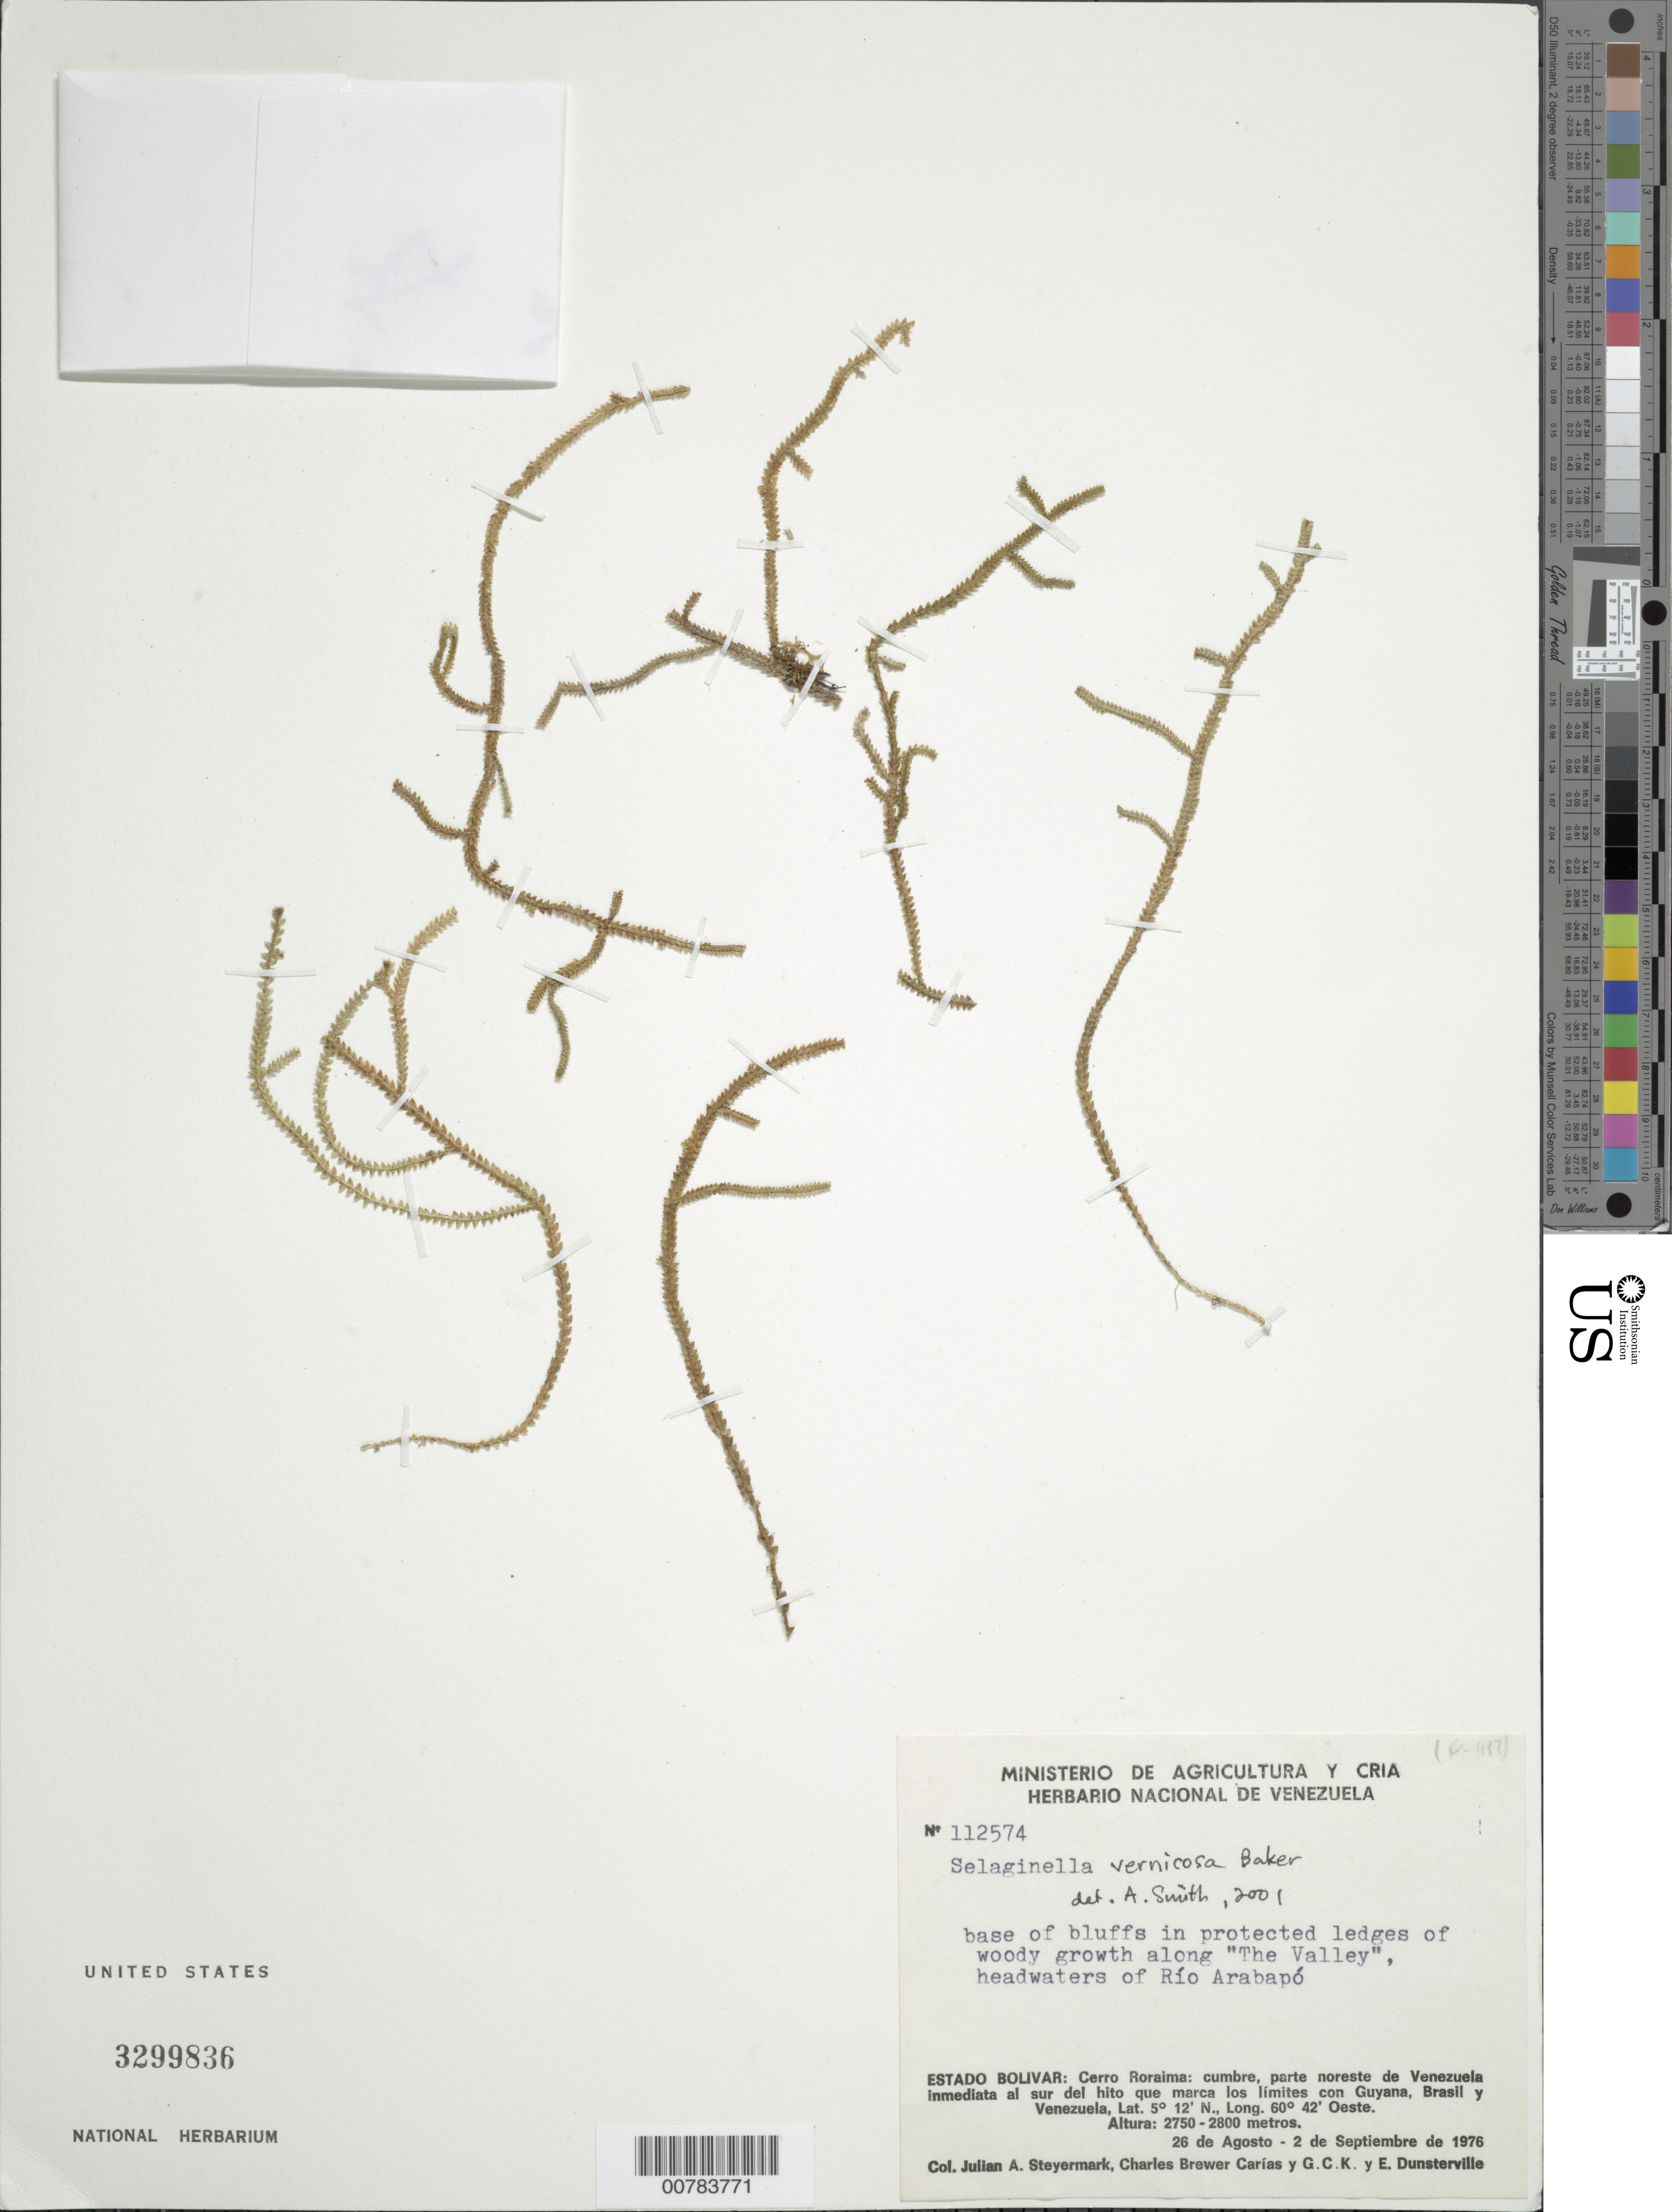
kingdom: Plantae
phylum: Tracheophyta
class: Lycopodiopsida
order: Selaginellales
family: Selaginellaceae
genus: Selaginella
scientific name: Selaginella vernicosa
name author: Baker in Thurn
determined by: Smith, A.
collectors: J. Steyermark, C. Brewer-Carias, G. C. K. Dunsterville & E. Dunsterville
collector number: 112574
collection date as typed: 26-Aug-76 to 2-Sep-76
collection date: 1976-08-26/1976-09-02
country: Venezuela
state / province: Bolívar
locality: Cerro Roraima: cumbre, parte NO de Venezuela immediata al sur del hito que marca los limites con Guyana, Brasil y Venezuela, in "El Valle", headwaters of Río Arabapó.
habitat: Base of bluffs in protected ledges of woody area along headwaters of Rio Arobapo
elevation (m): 2750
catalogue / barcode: US 3299836